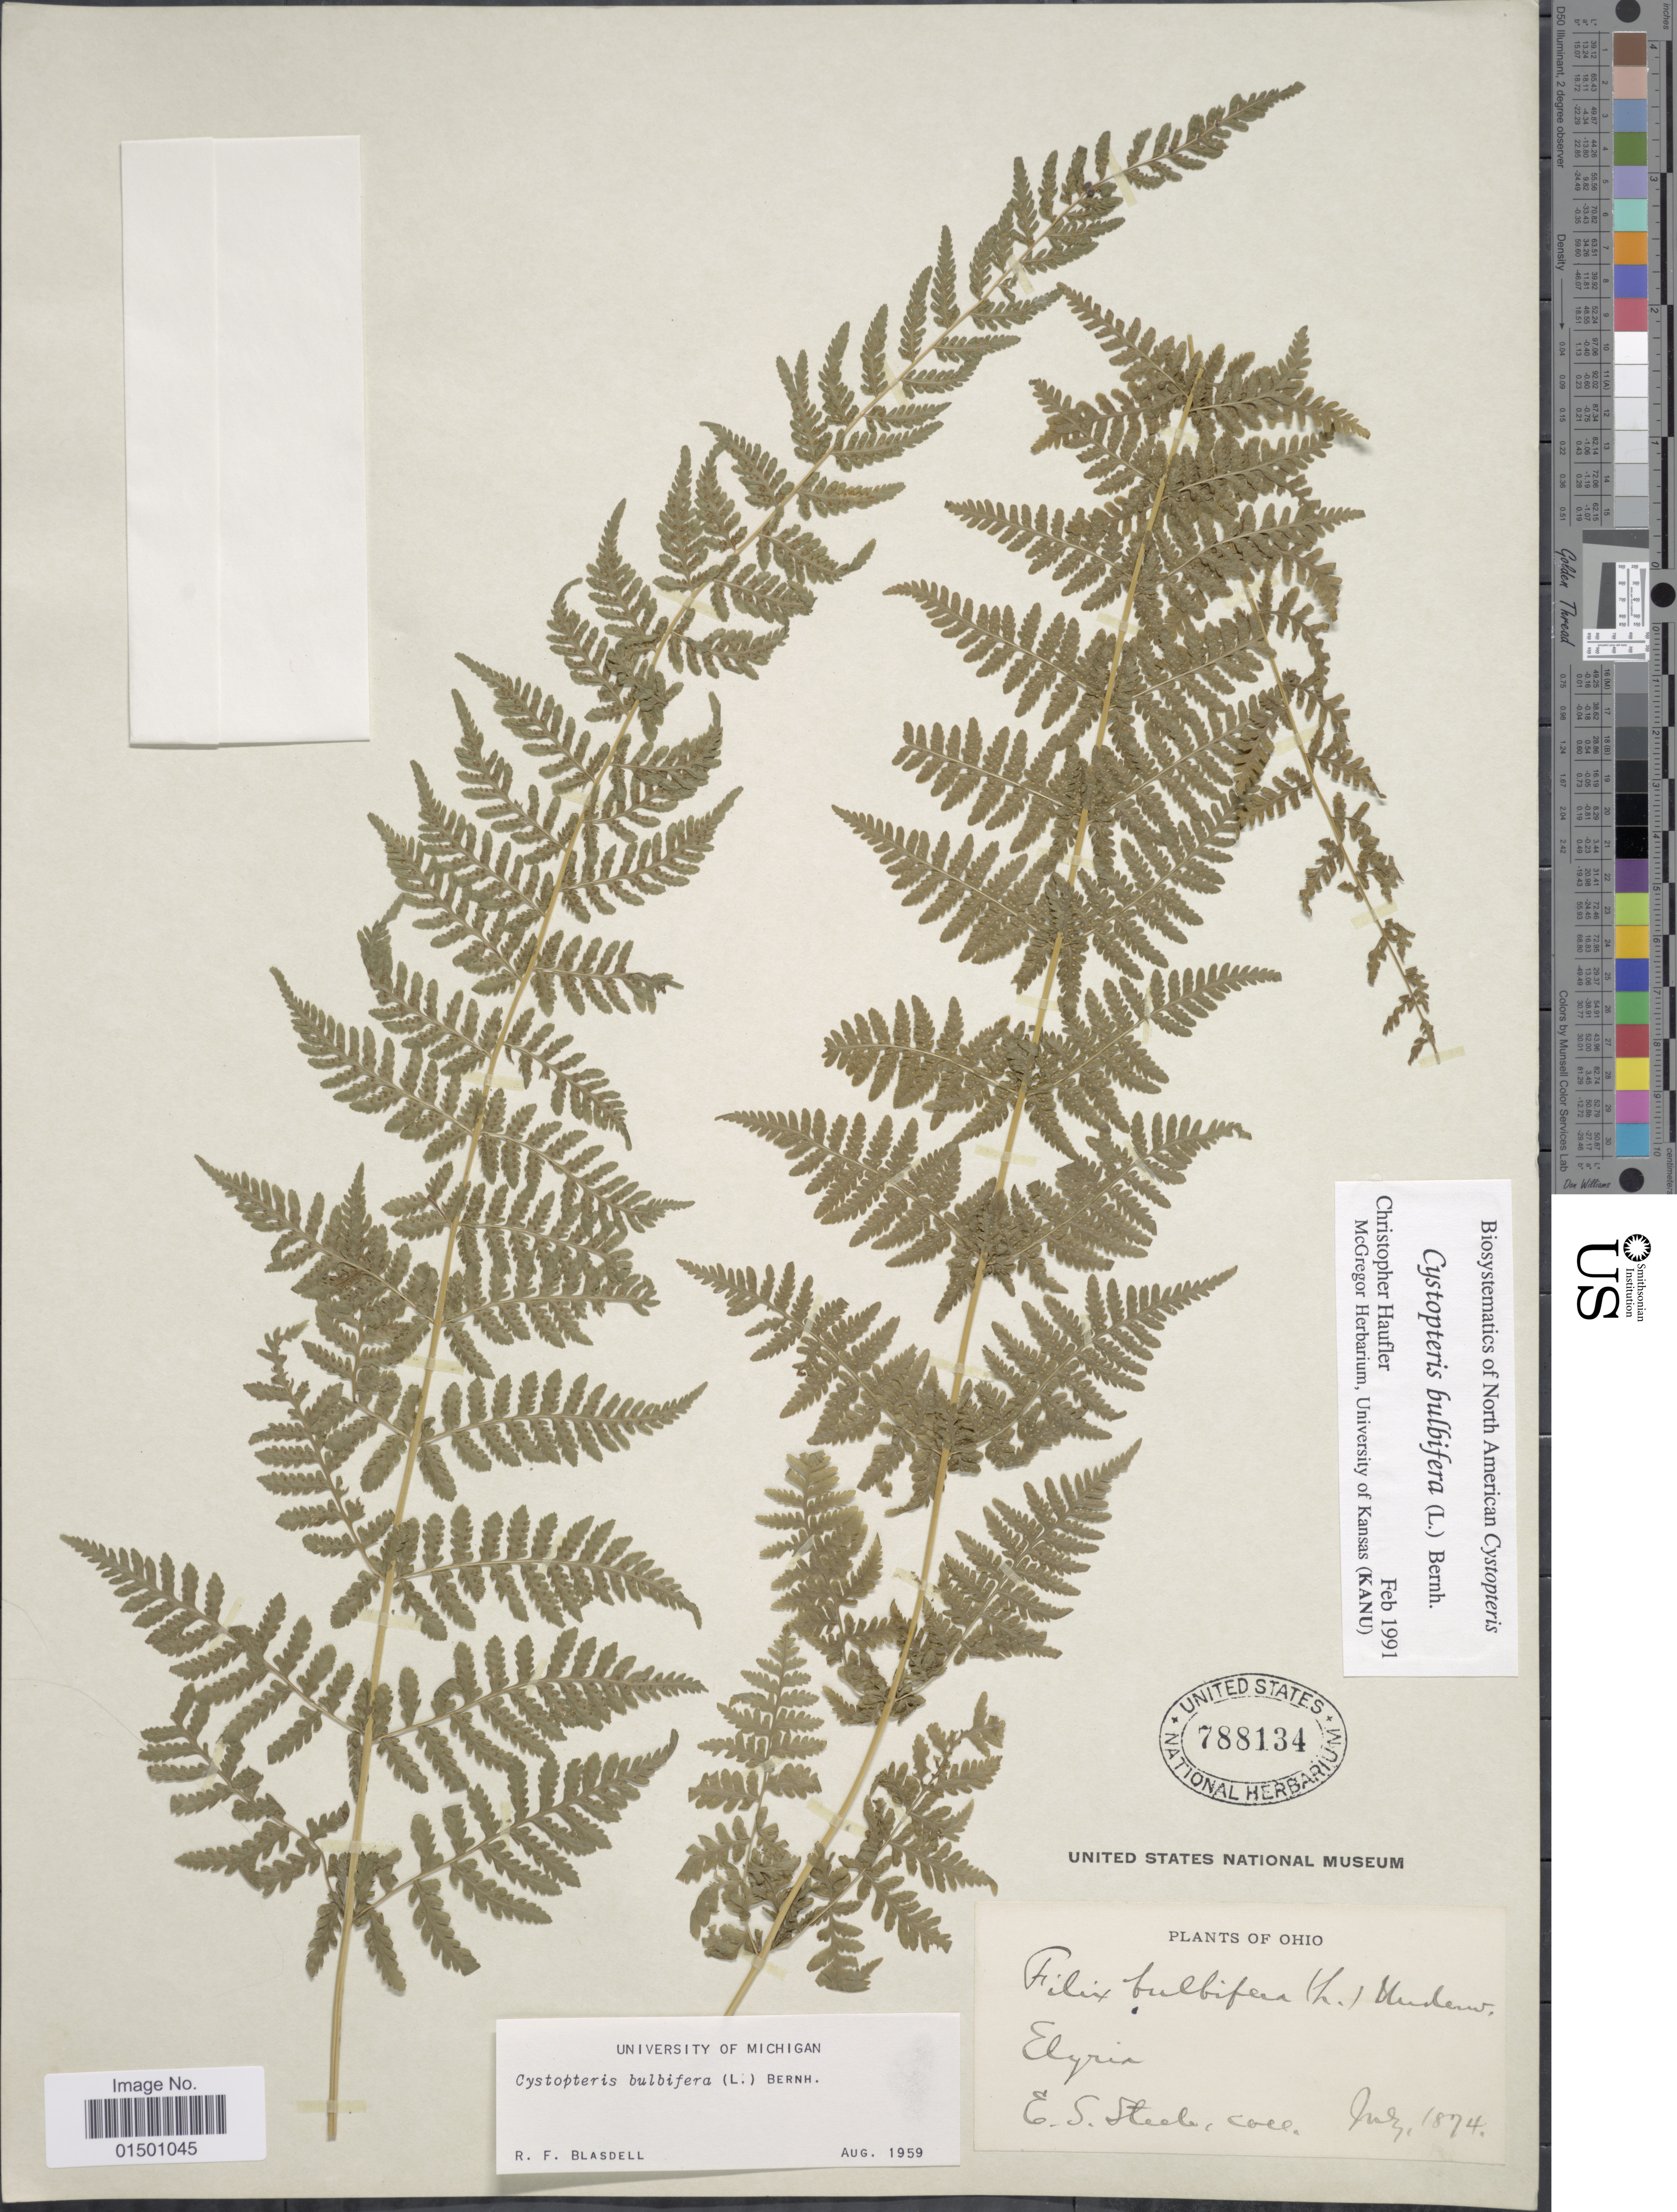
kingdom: Plantae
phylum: Tracheophyta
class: Polypodiopsida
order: Polypodiales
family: Cystopteridaceae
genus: Cystopteris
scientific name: Cystopteris bulbifera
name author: (L.) Bernh.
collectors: E. Steele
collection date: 1874-07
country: United States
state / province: Ohio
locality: Elyria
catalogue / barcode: US 788134